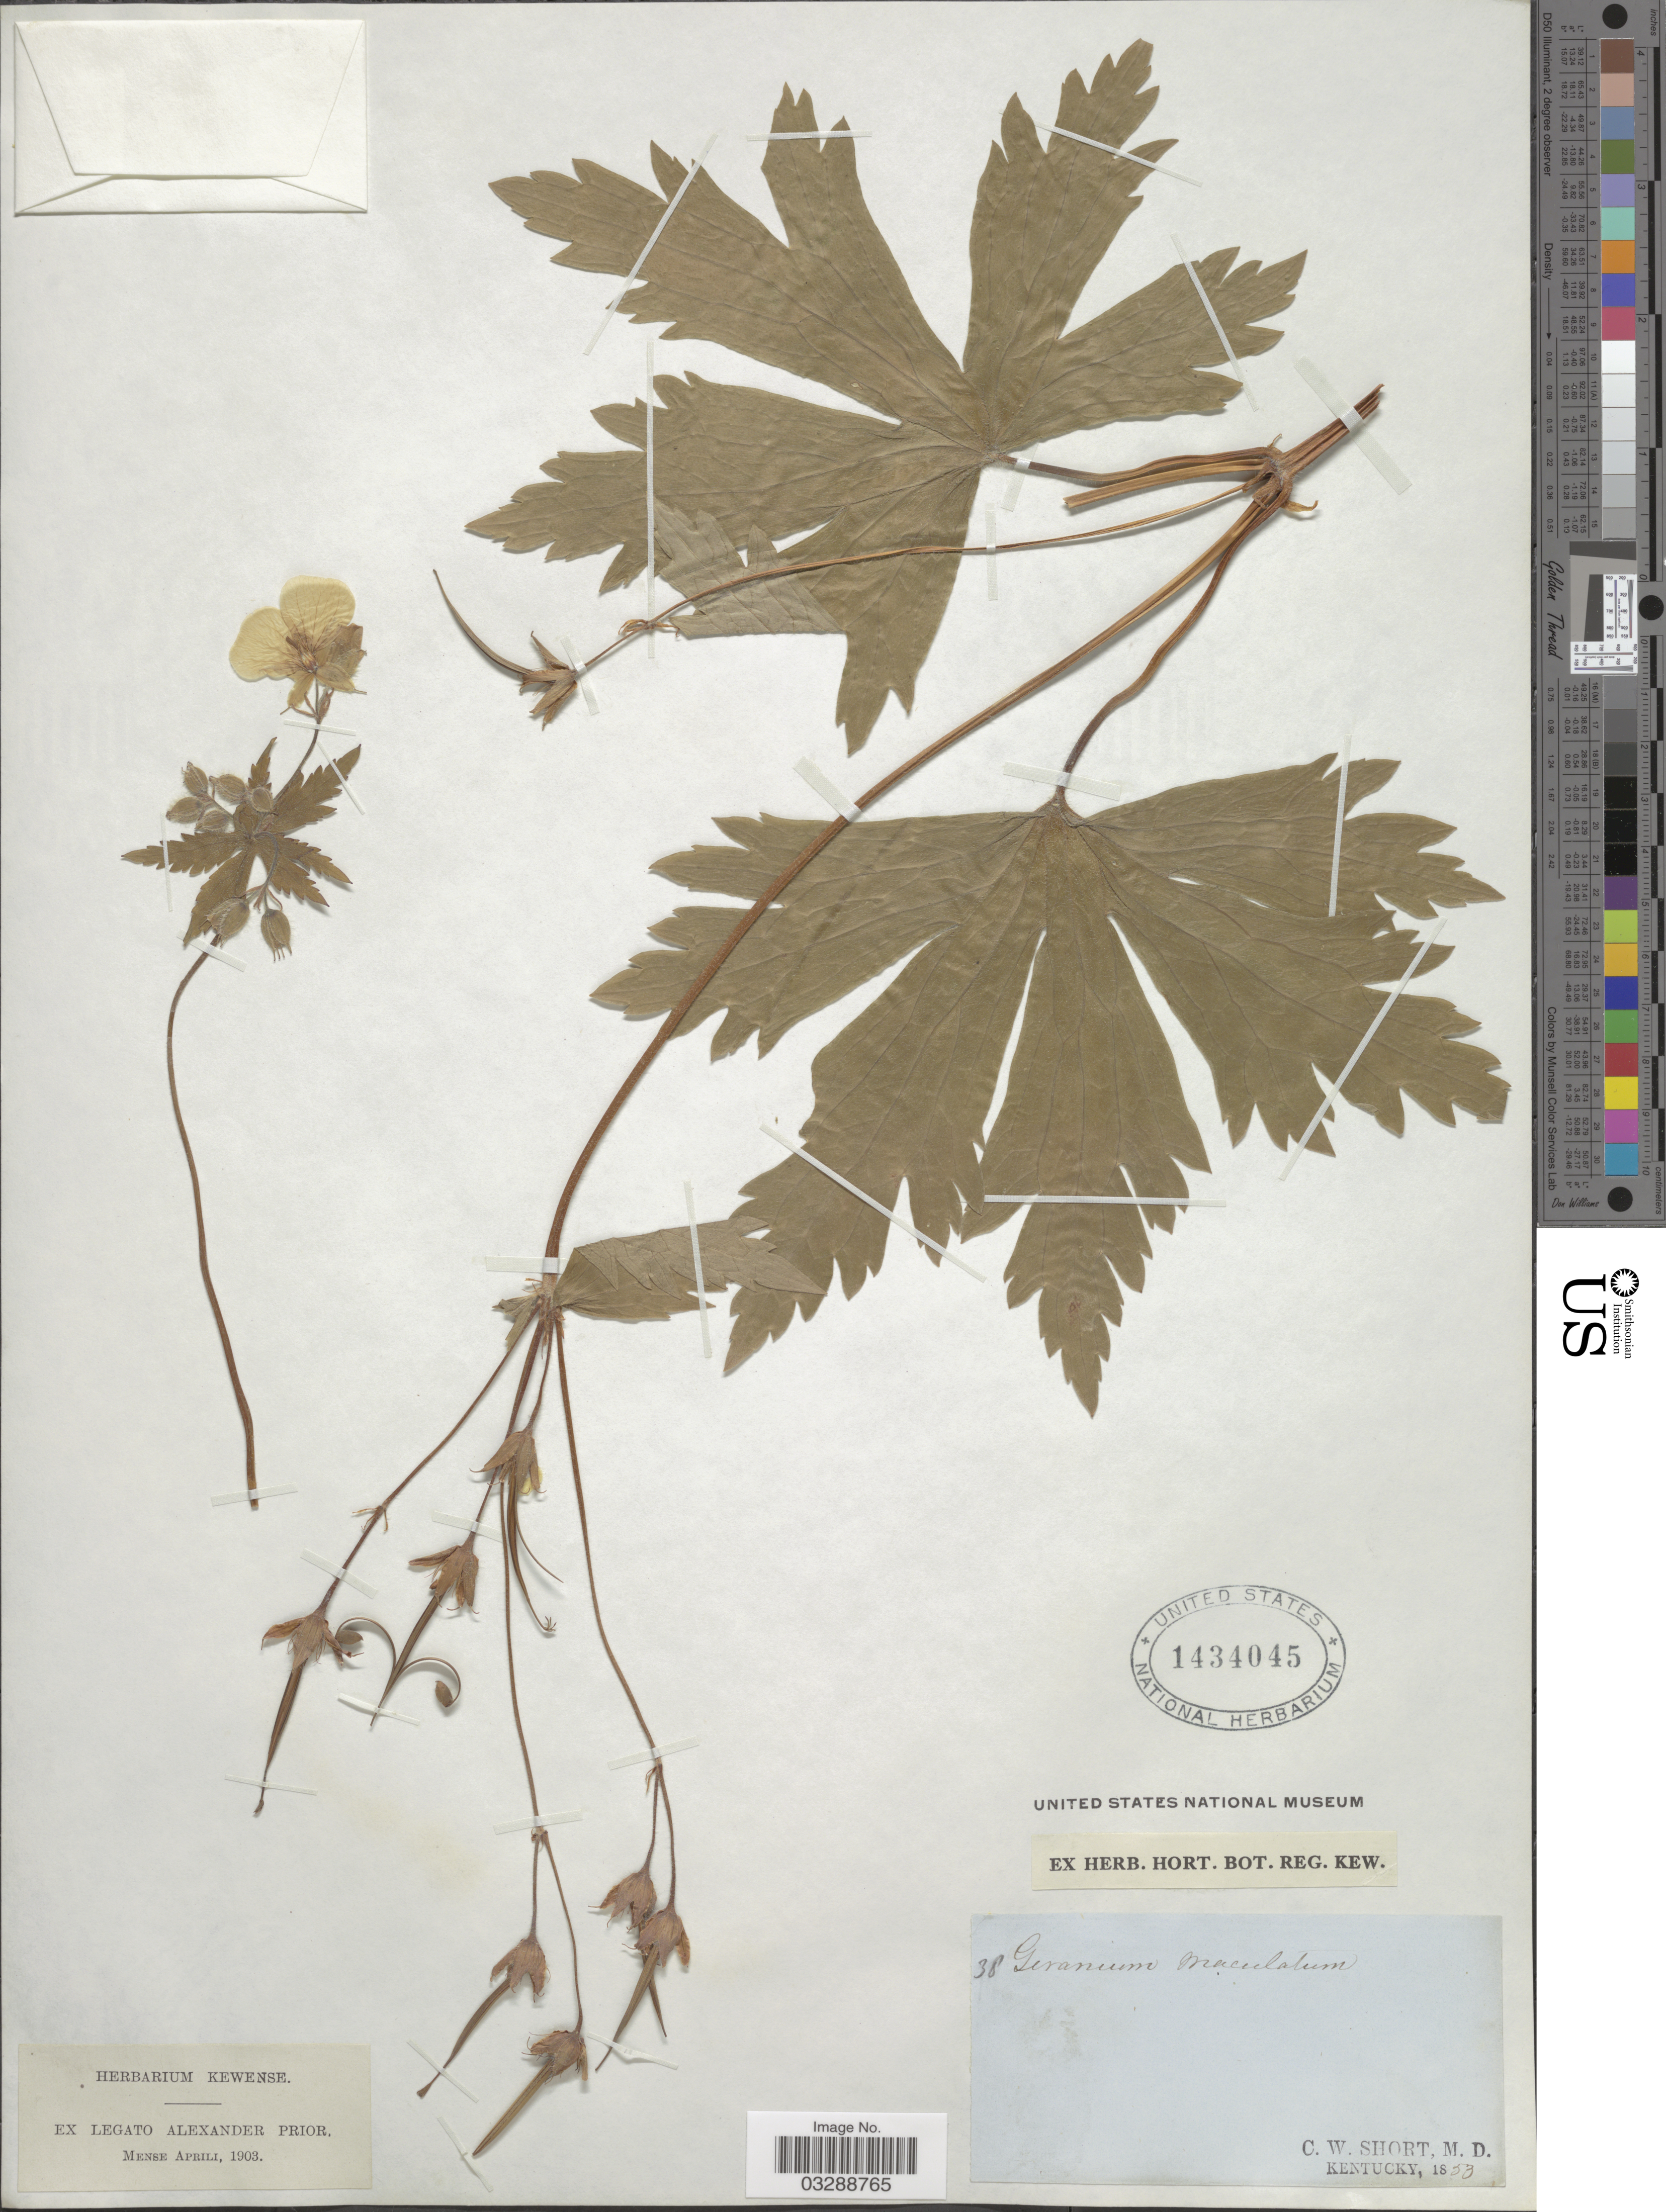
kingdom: Plantae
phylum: Tracheophyta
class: Magnoliopsida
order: Geraniales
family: Geraniaceae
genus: Geranium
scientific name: Geranium maculatum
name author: L.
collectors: C. W. Short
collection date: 1853-04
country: United States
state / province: Kentucky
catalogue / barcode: US 1434045